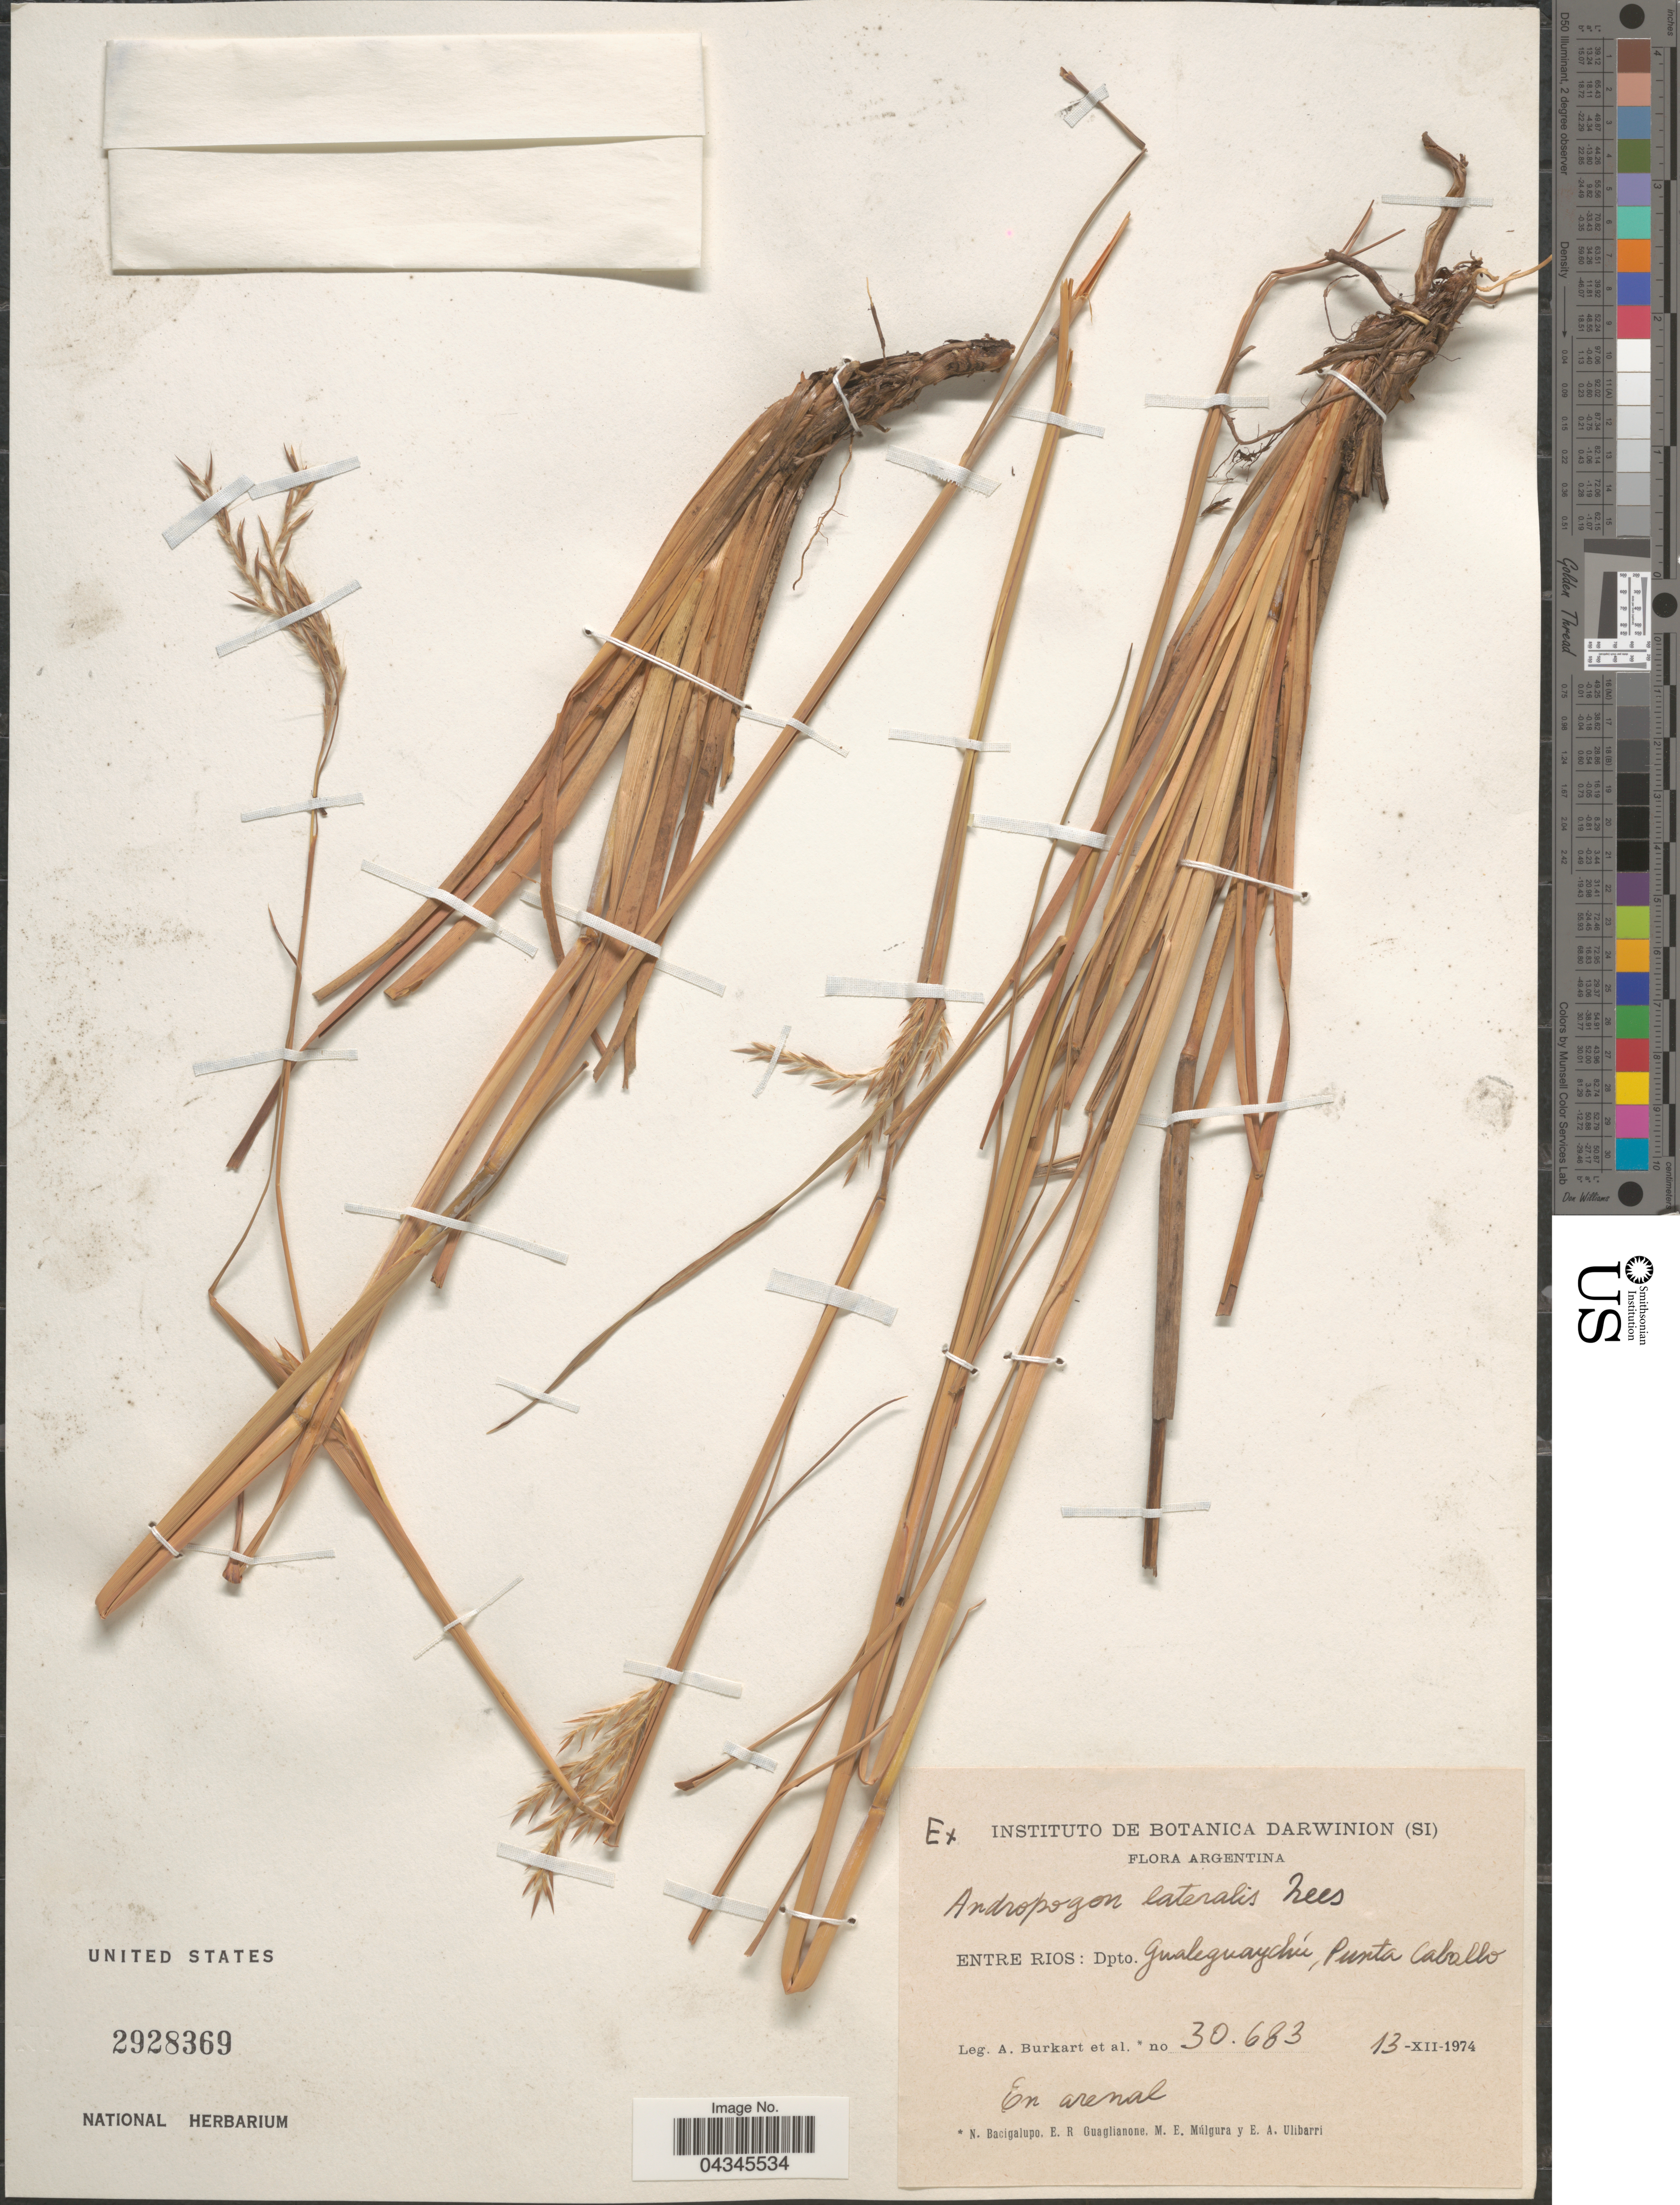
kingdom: Plantae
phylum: Tracheophyta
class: Liliopsida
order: Poales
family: Poaceae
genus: Andropogon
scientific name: Andropogon lateralis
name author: Nees in Mart.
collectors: A. E. Burkart, N. M. Bacigalupo, E. R. Guaglianone, M. E. Múlgura & E. A. Ulibarri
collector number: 30683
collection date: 1974-12-13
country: Argentina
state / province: Entre Rios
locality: Dpto. Gualeguaychú, Punta Caballo.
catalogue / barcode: US 2928369